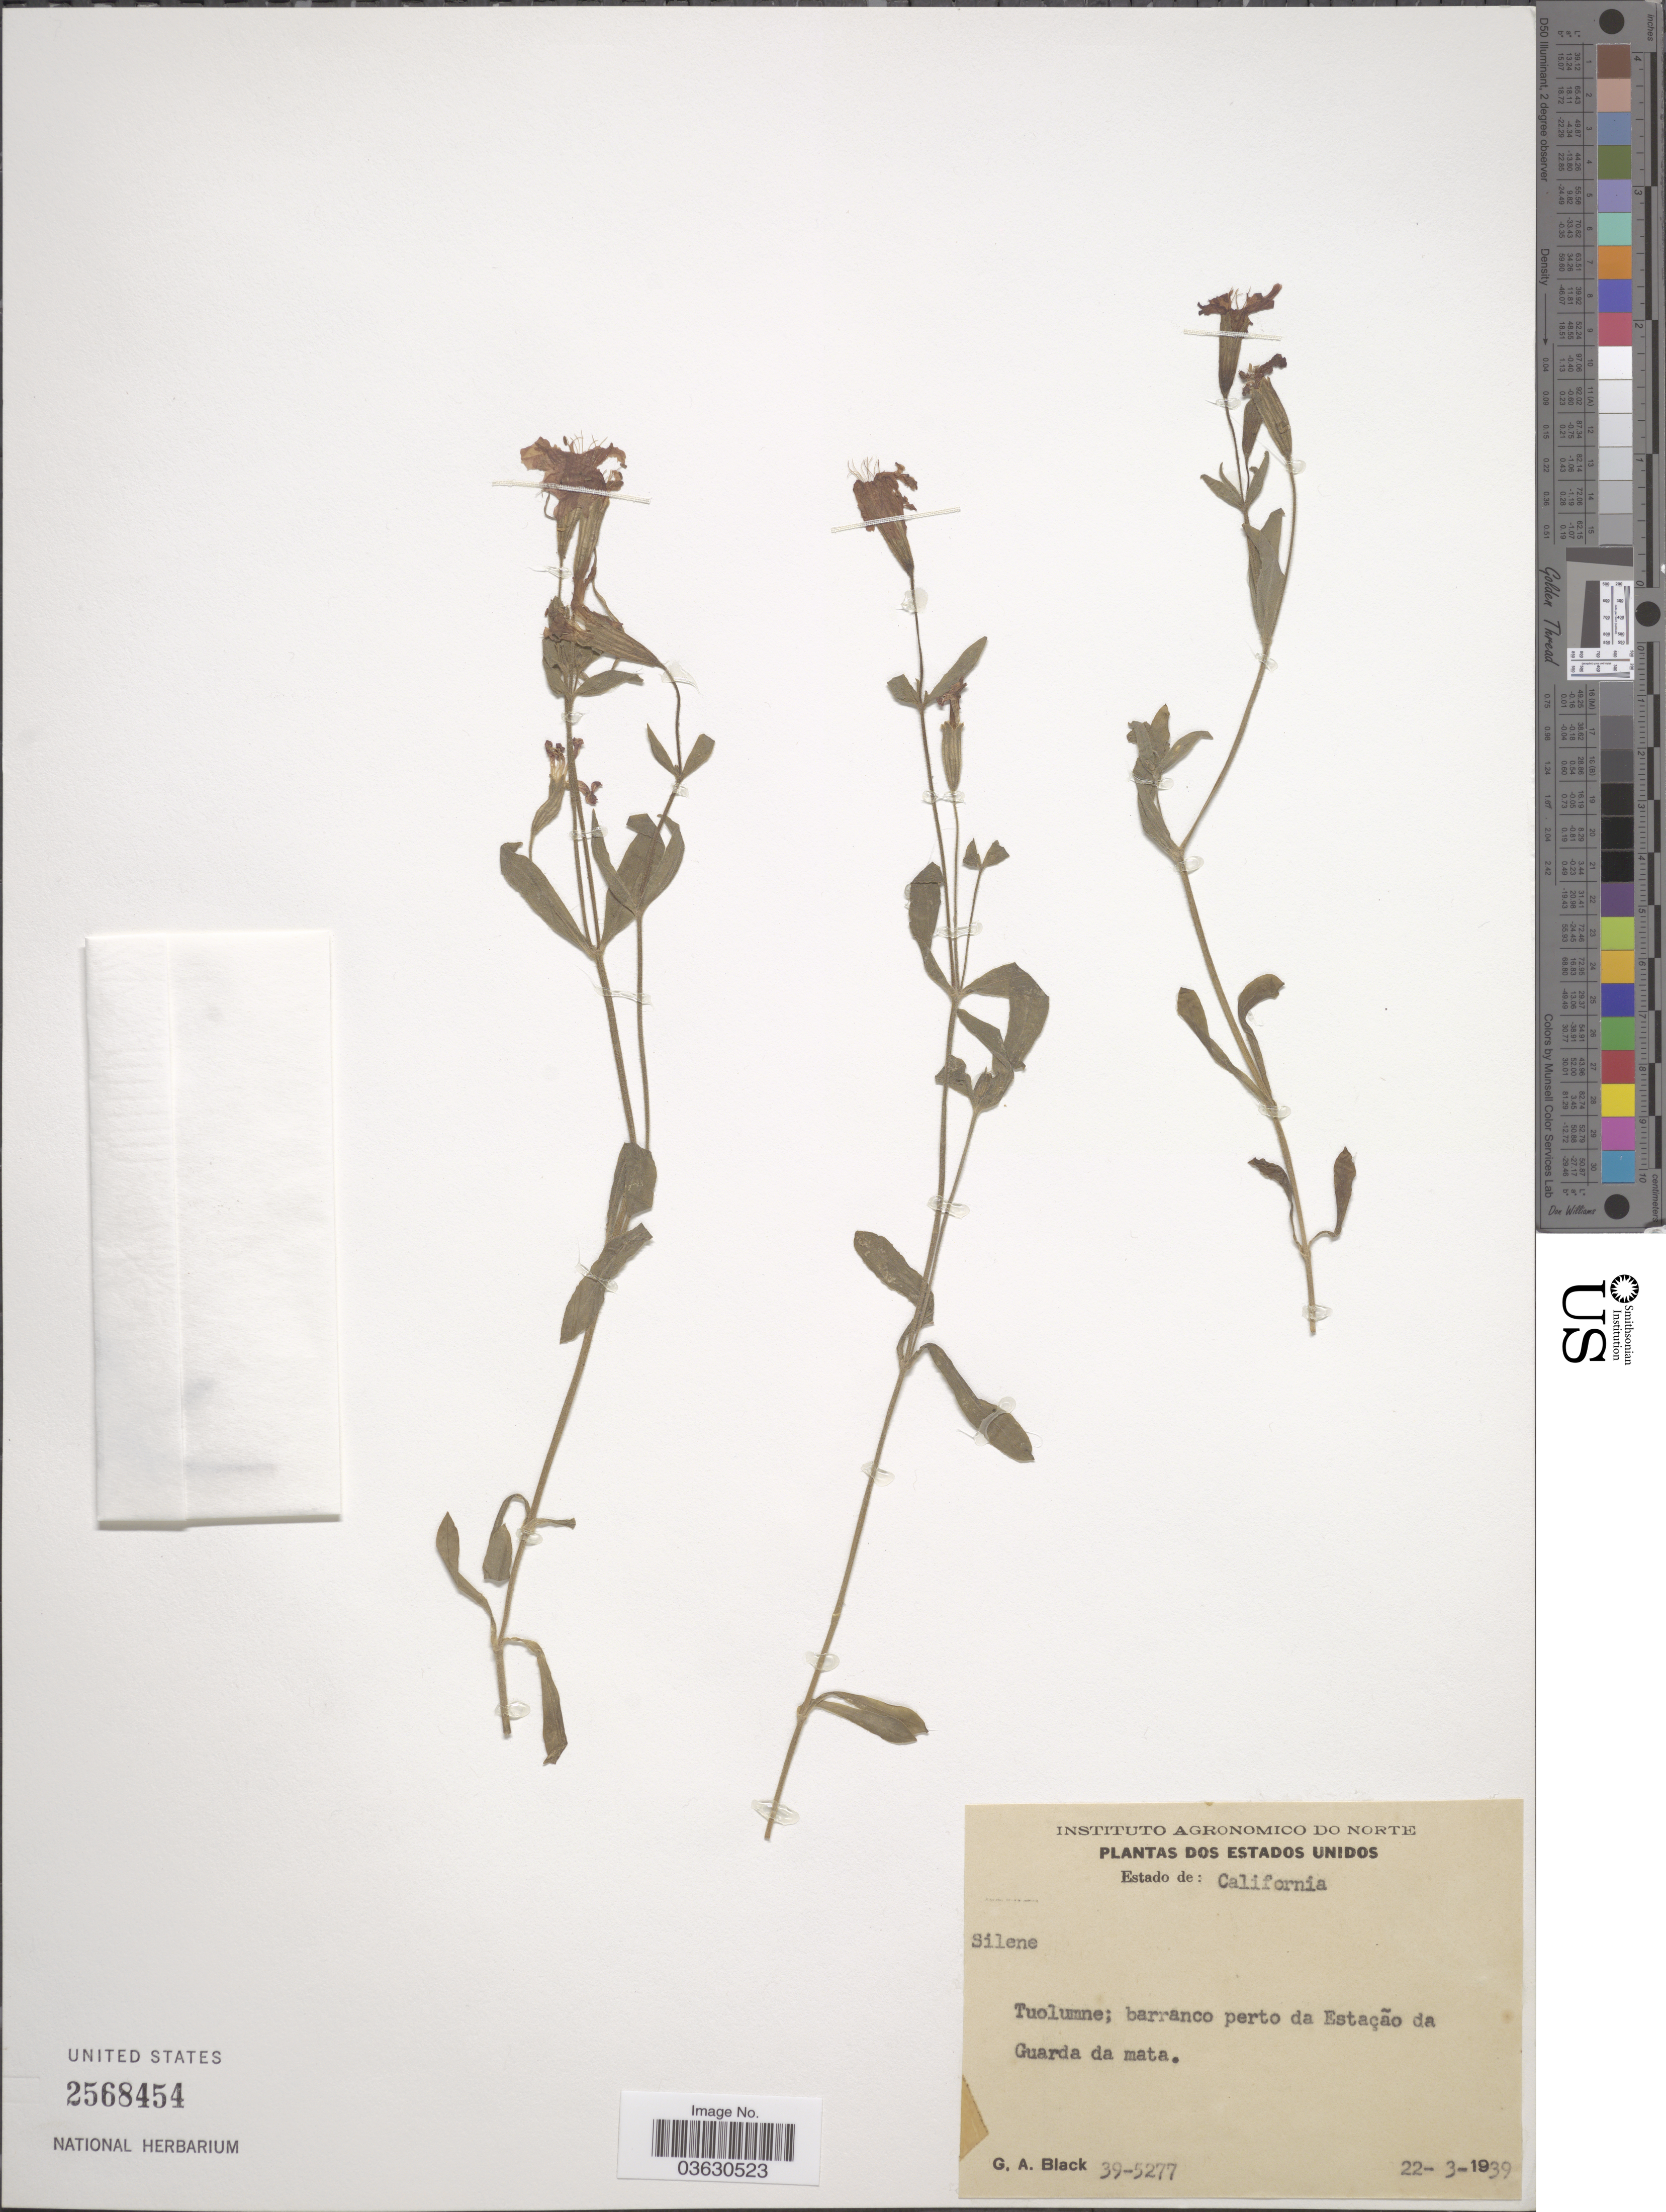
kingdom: Plantae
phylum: Tracheophyta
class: Magnoliopsida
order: Caryophyllales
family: Caryophyllaceae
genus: Silene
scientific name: Silene californica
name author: Durand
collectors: G. A. Black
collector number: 39-5277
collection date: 1939-03-22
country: United States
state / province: California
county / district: Tuolumne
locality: Tuolumne; barranco perto da Estação da Guarda da mata.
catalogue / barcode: US 2568454